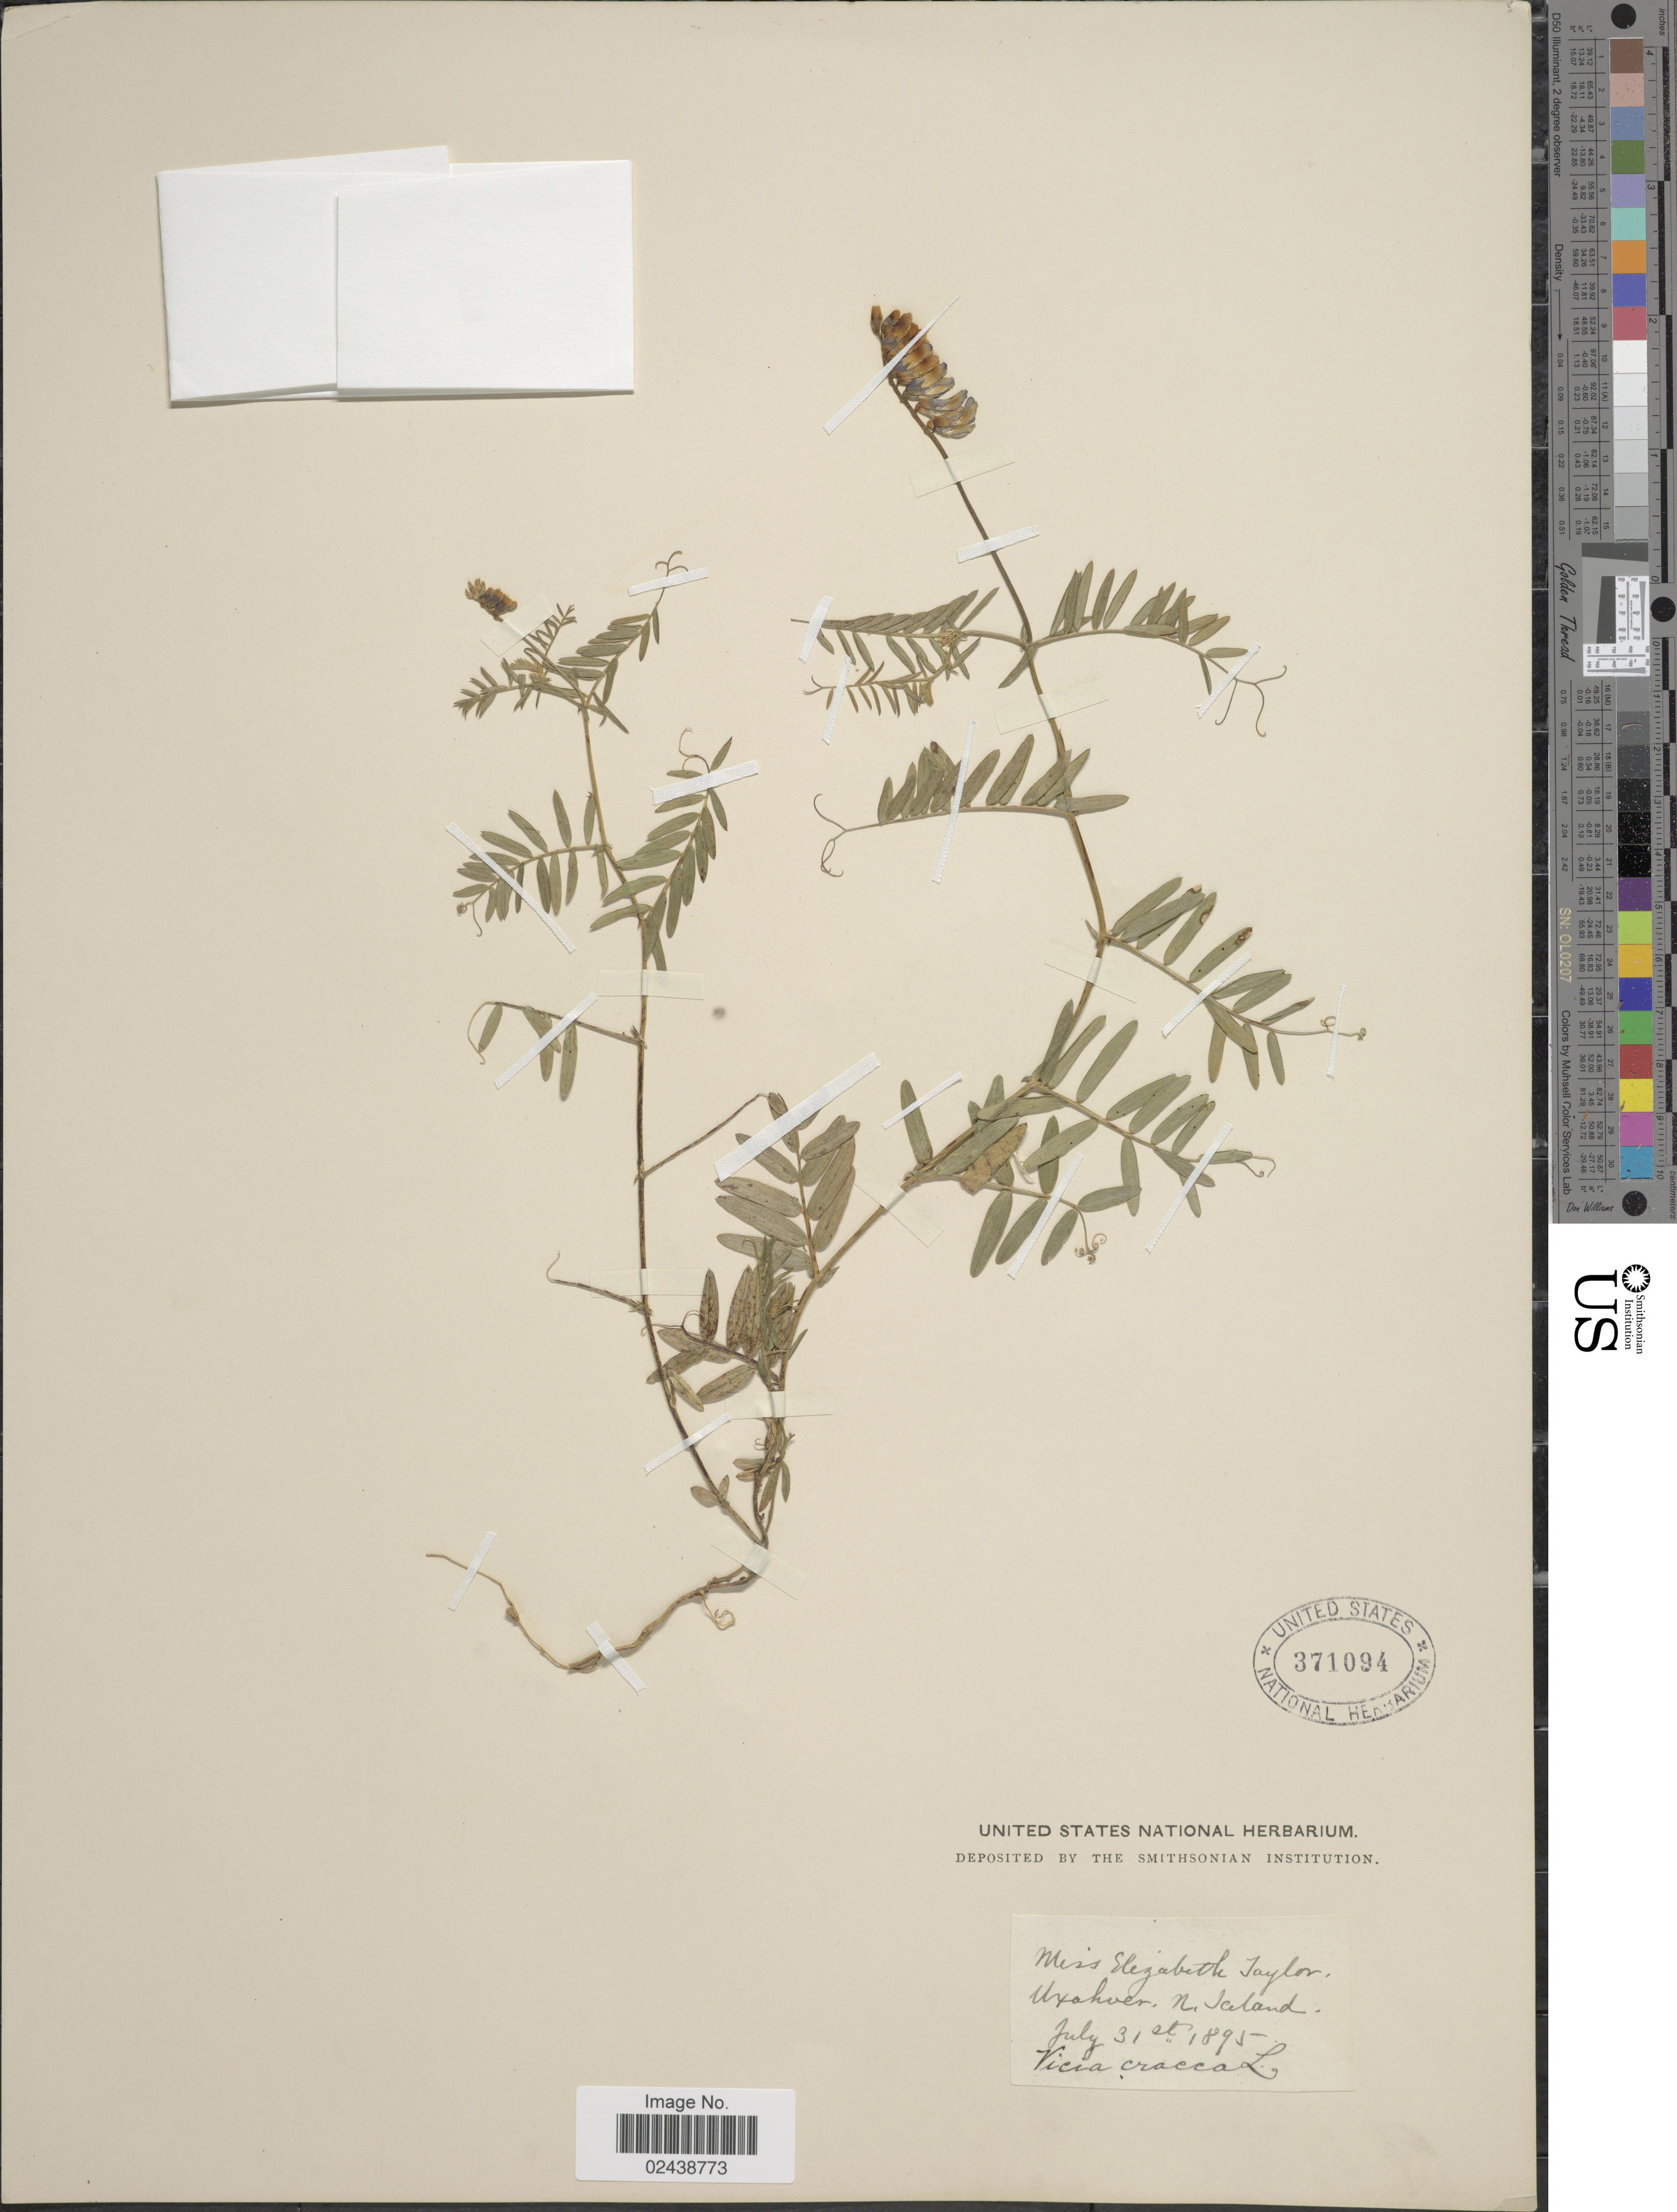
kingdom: Plantae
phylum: Tracheophyta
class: Magnoliopsida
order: Fabales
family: Fabaceae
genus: Vicia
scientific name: Vicia cracca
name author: L.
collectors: E. L. Taylor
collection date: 1895-07-31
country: Iceland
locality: Uxahver, N. Iceland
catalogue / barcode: US 371094